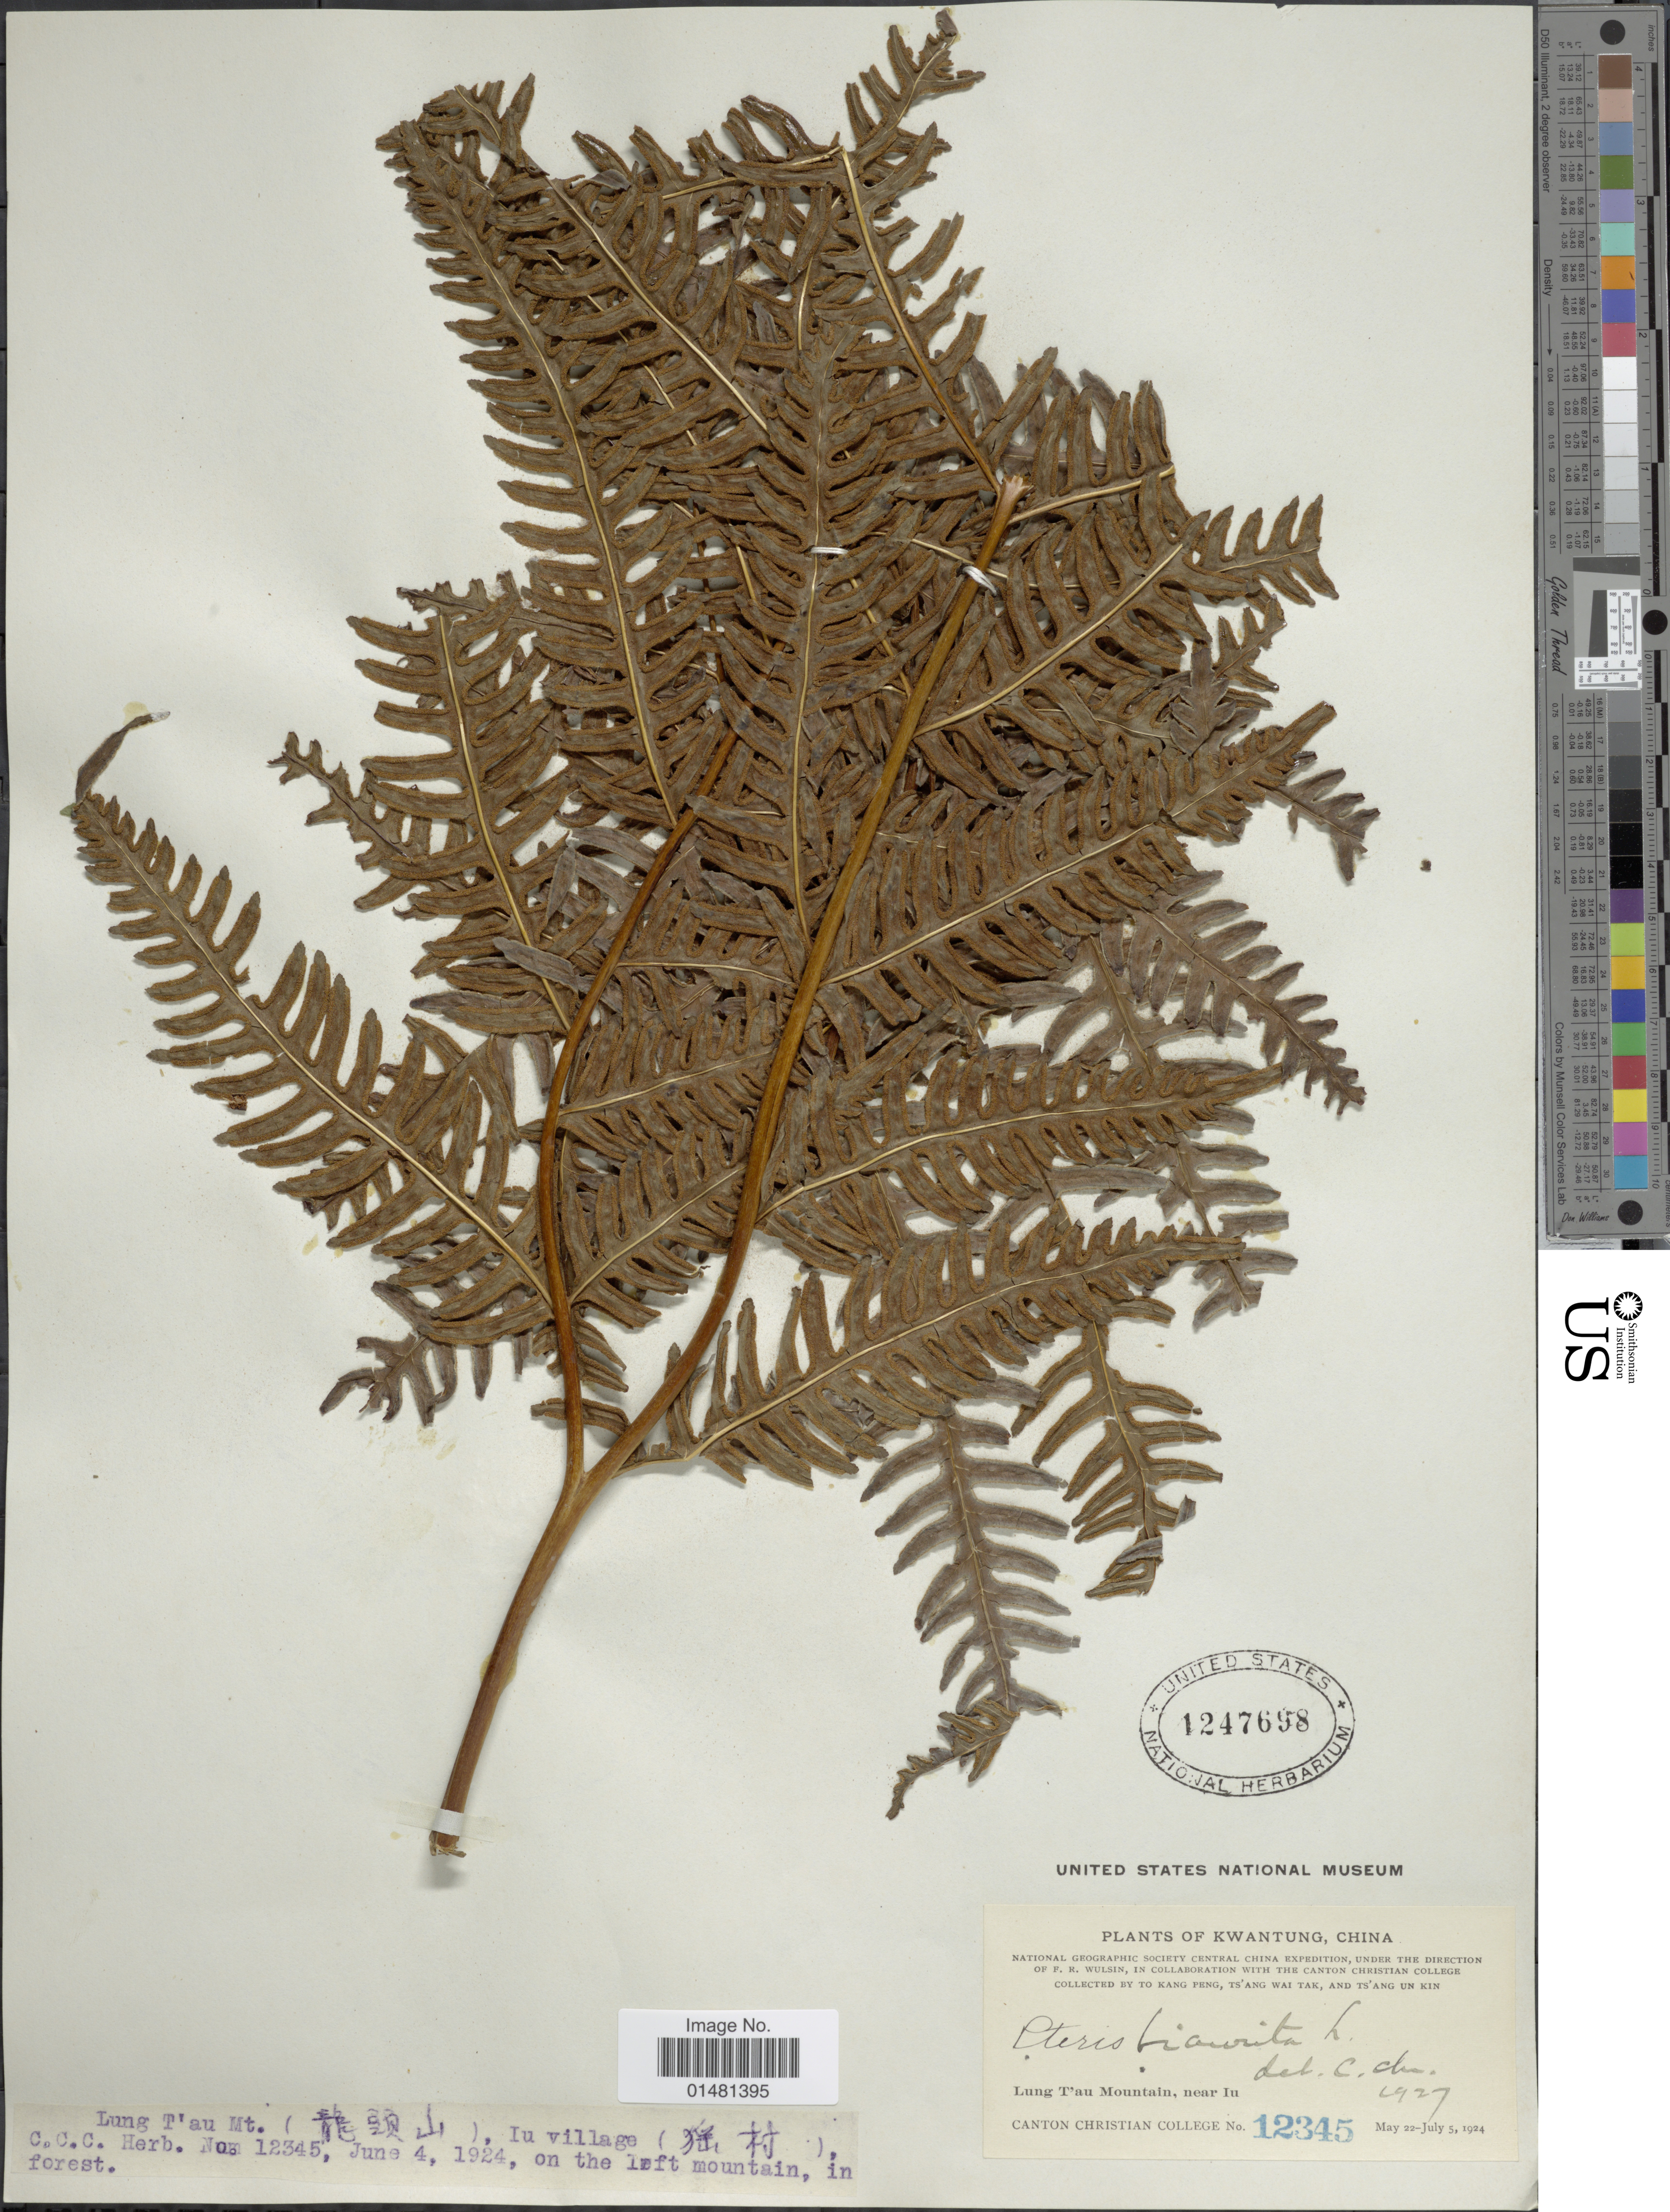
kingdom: Plantae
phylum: Tracheophyta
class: Polypodiopsida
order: Polypodiales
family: Pteridaceae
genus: Pteris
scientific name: Pteris wallichiana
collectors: Canton Christian College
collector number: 12345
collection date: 1924-05-22/1924-07-05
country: China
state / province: Guangdong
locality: Kwangtung, Lung T'au Mountain, near Iu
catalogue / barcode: US 1247698